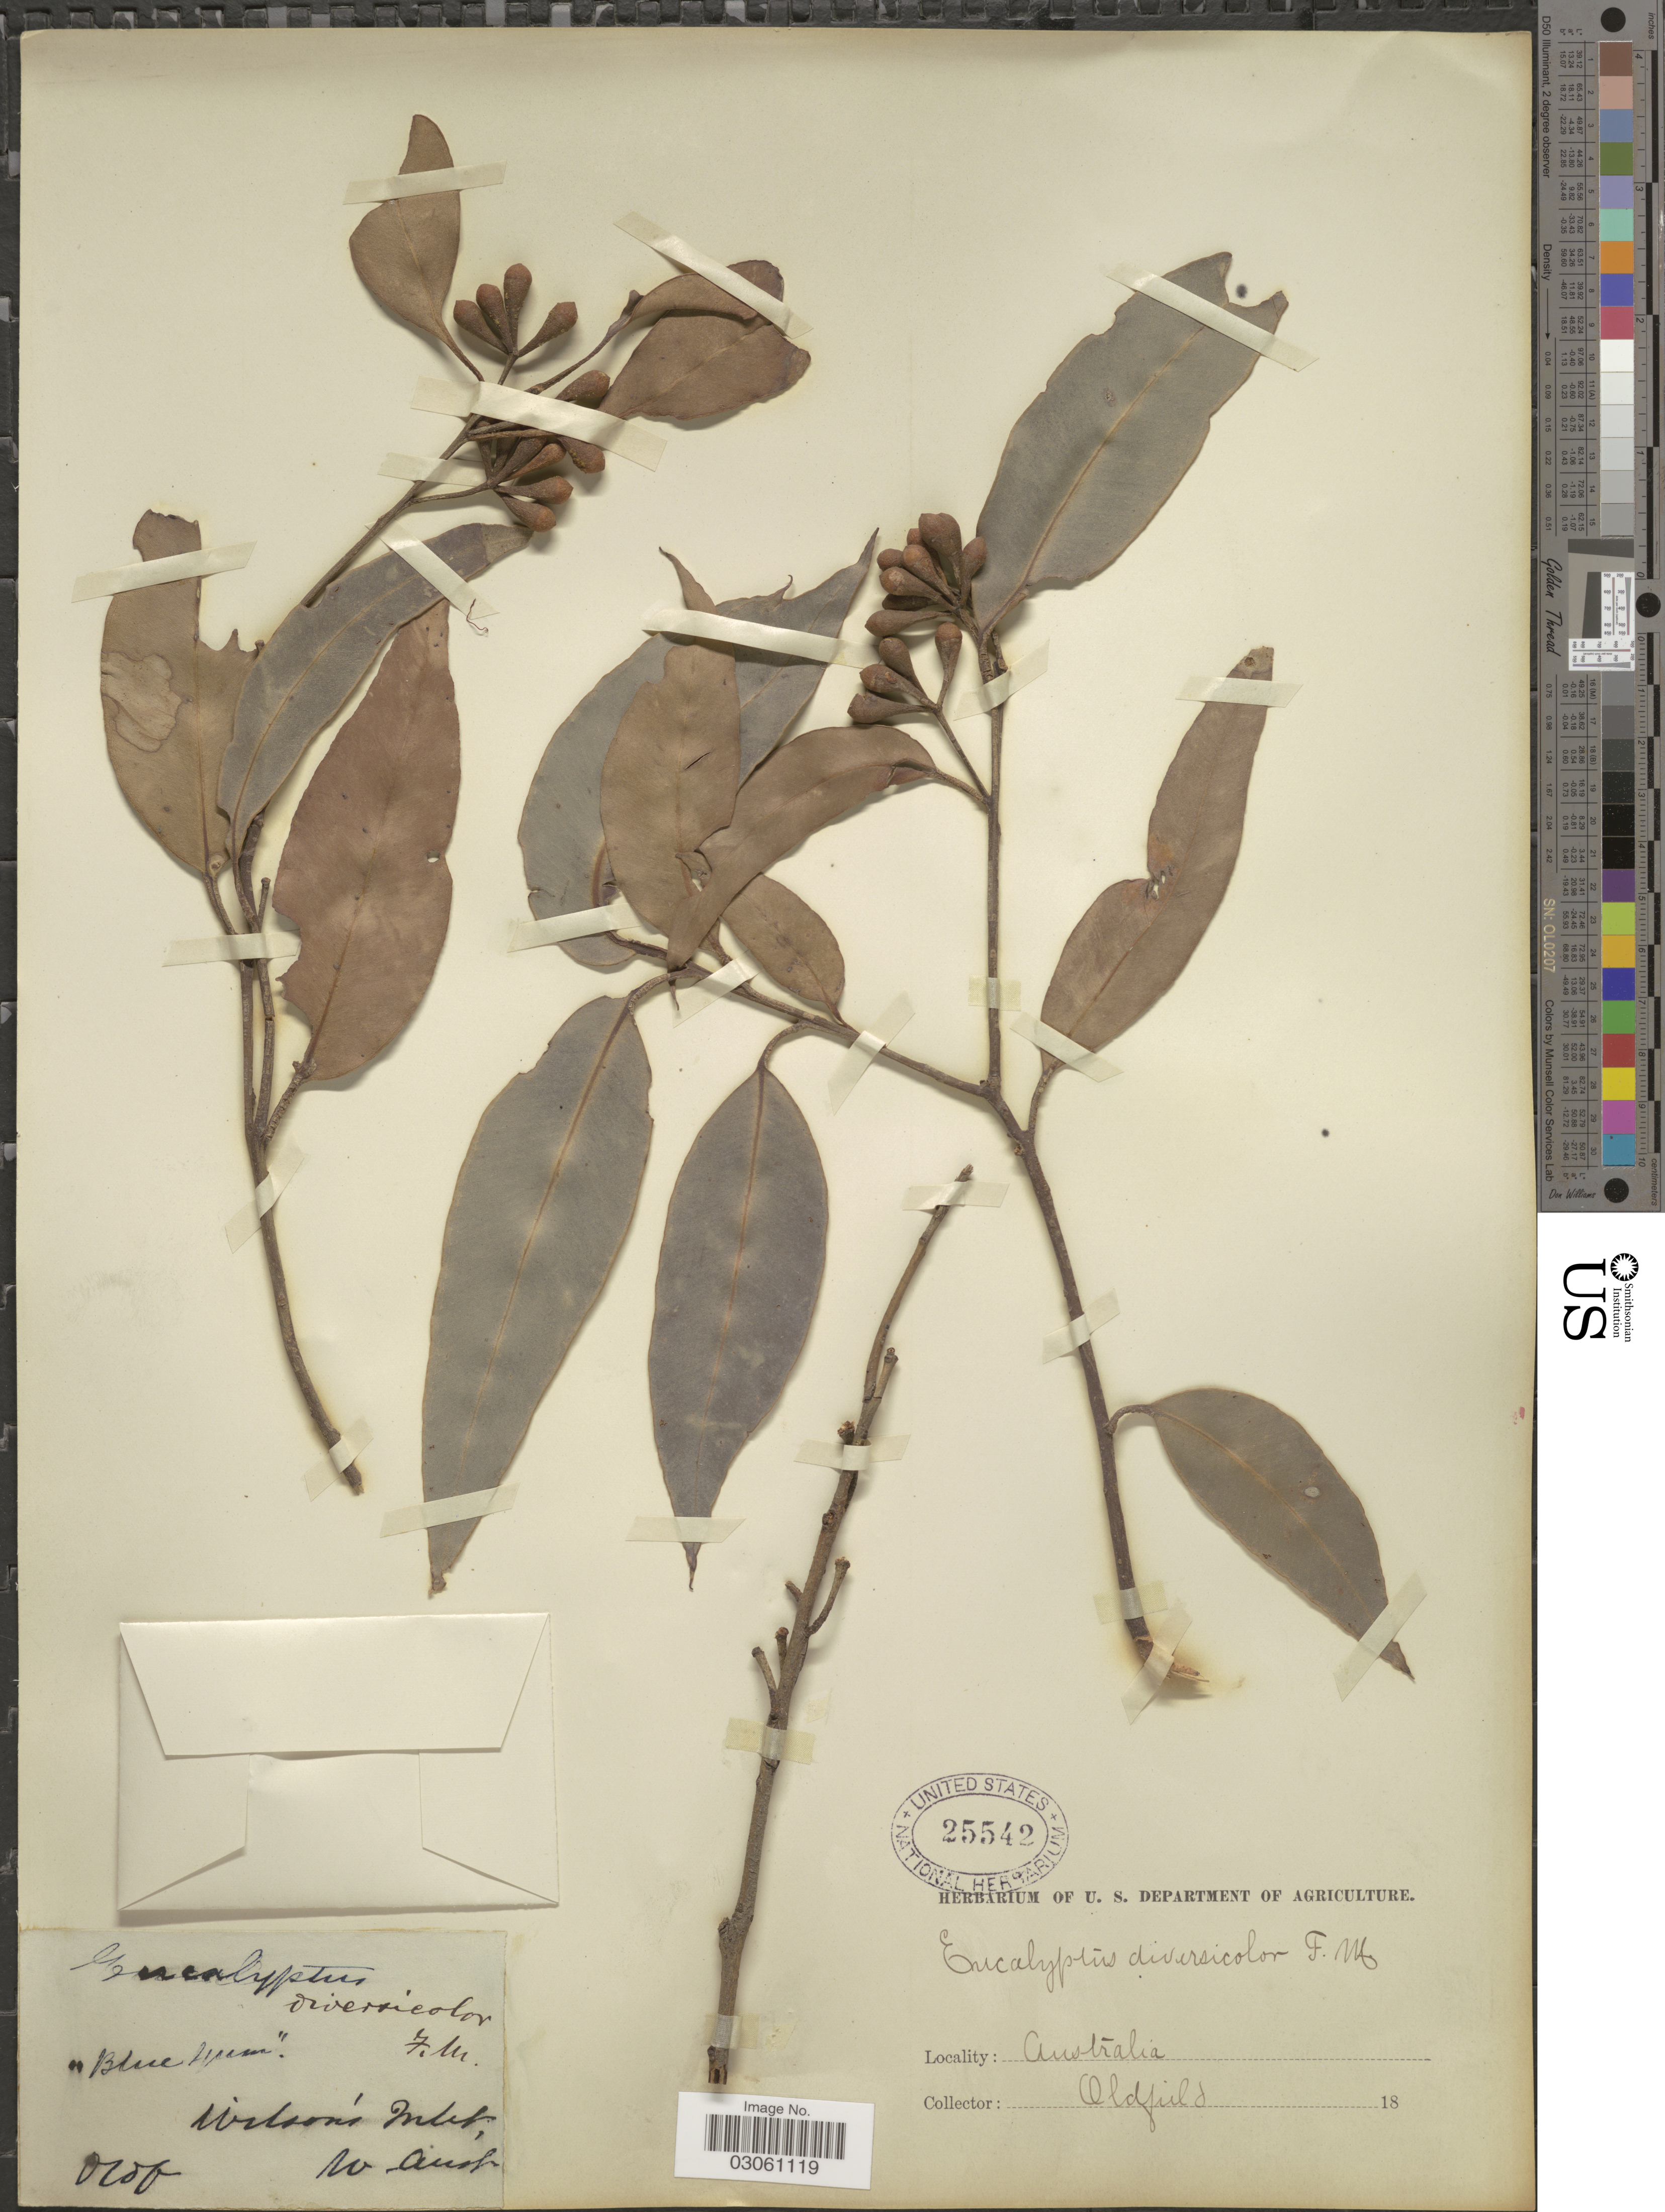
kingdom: Plantae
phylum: Tracheophyta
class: Magnoliopsida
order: Myrtales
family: Myrtaceae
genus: Eucalyptus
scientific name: Eucalyptus diversicolor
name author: F. Muell.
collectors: Oldfield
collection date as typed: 18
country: Australia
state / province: Western Australia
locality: Wilson's Inlet, W. Aust.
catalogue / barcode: US 25542